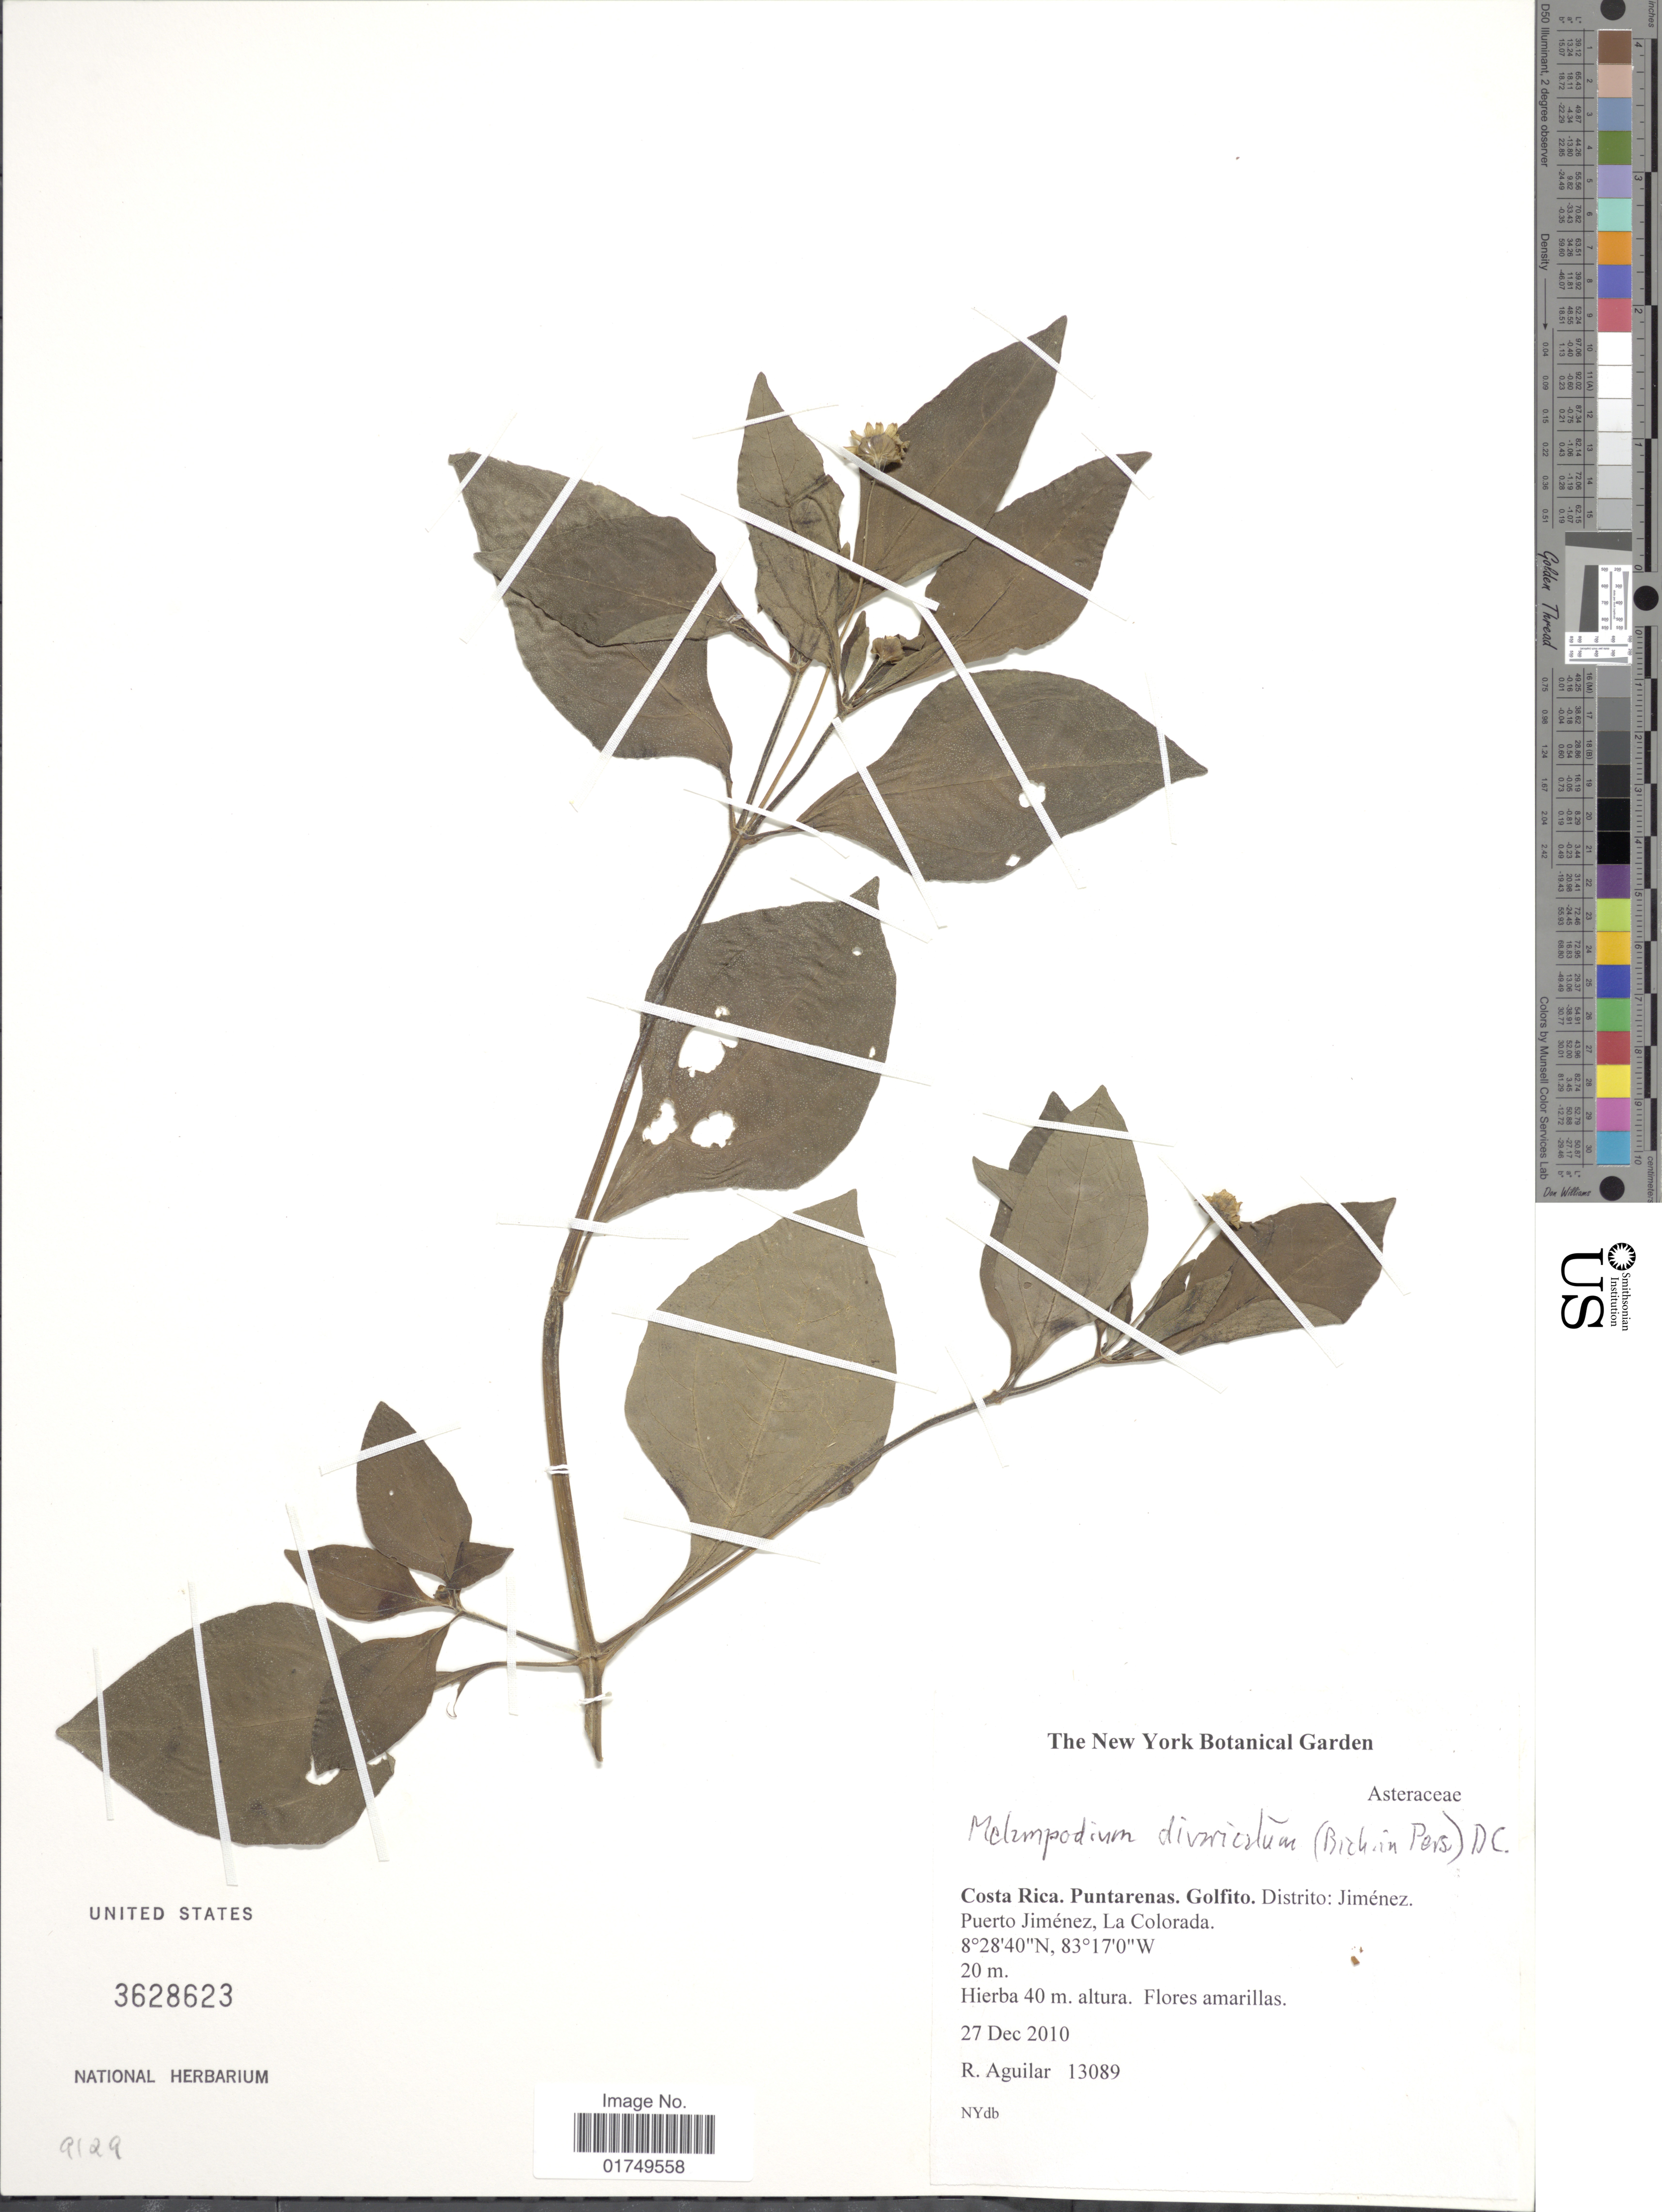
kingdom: Plantae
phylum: Tracheophyta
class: Magnoliopsida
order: Asterales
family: Asteraceae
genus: Melampodium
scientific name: Melampodium divaricatum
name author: (Rich.) DC.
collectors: R. Aguilar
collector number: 13089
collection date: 2010-12-27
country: Costa Rica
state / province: Puntarenas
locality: Golfito, Distrito: Jimenez, Puerto Jimenez, La Colorada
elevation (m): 20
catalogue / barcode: US 3628623